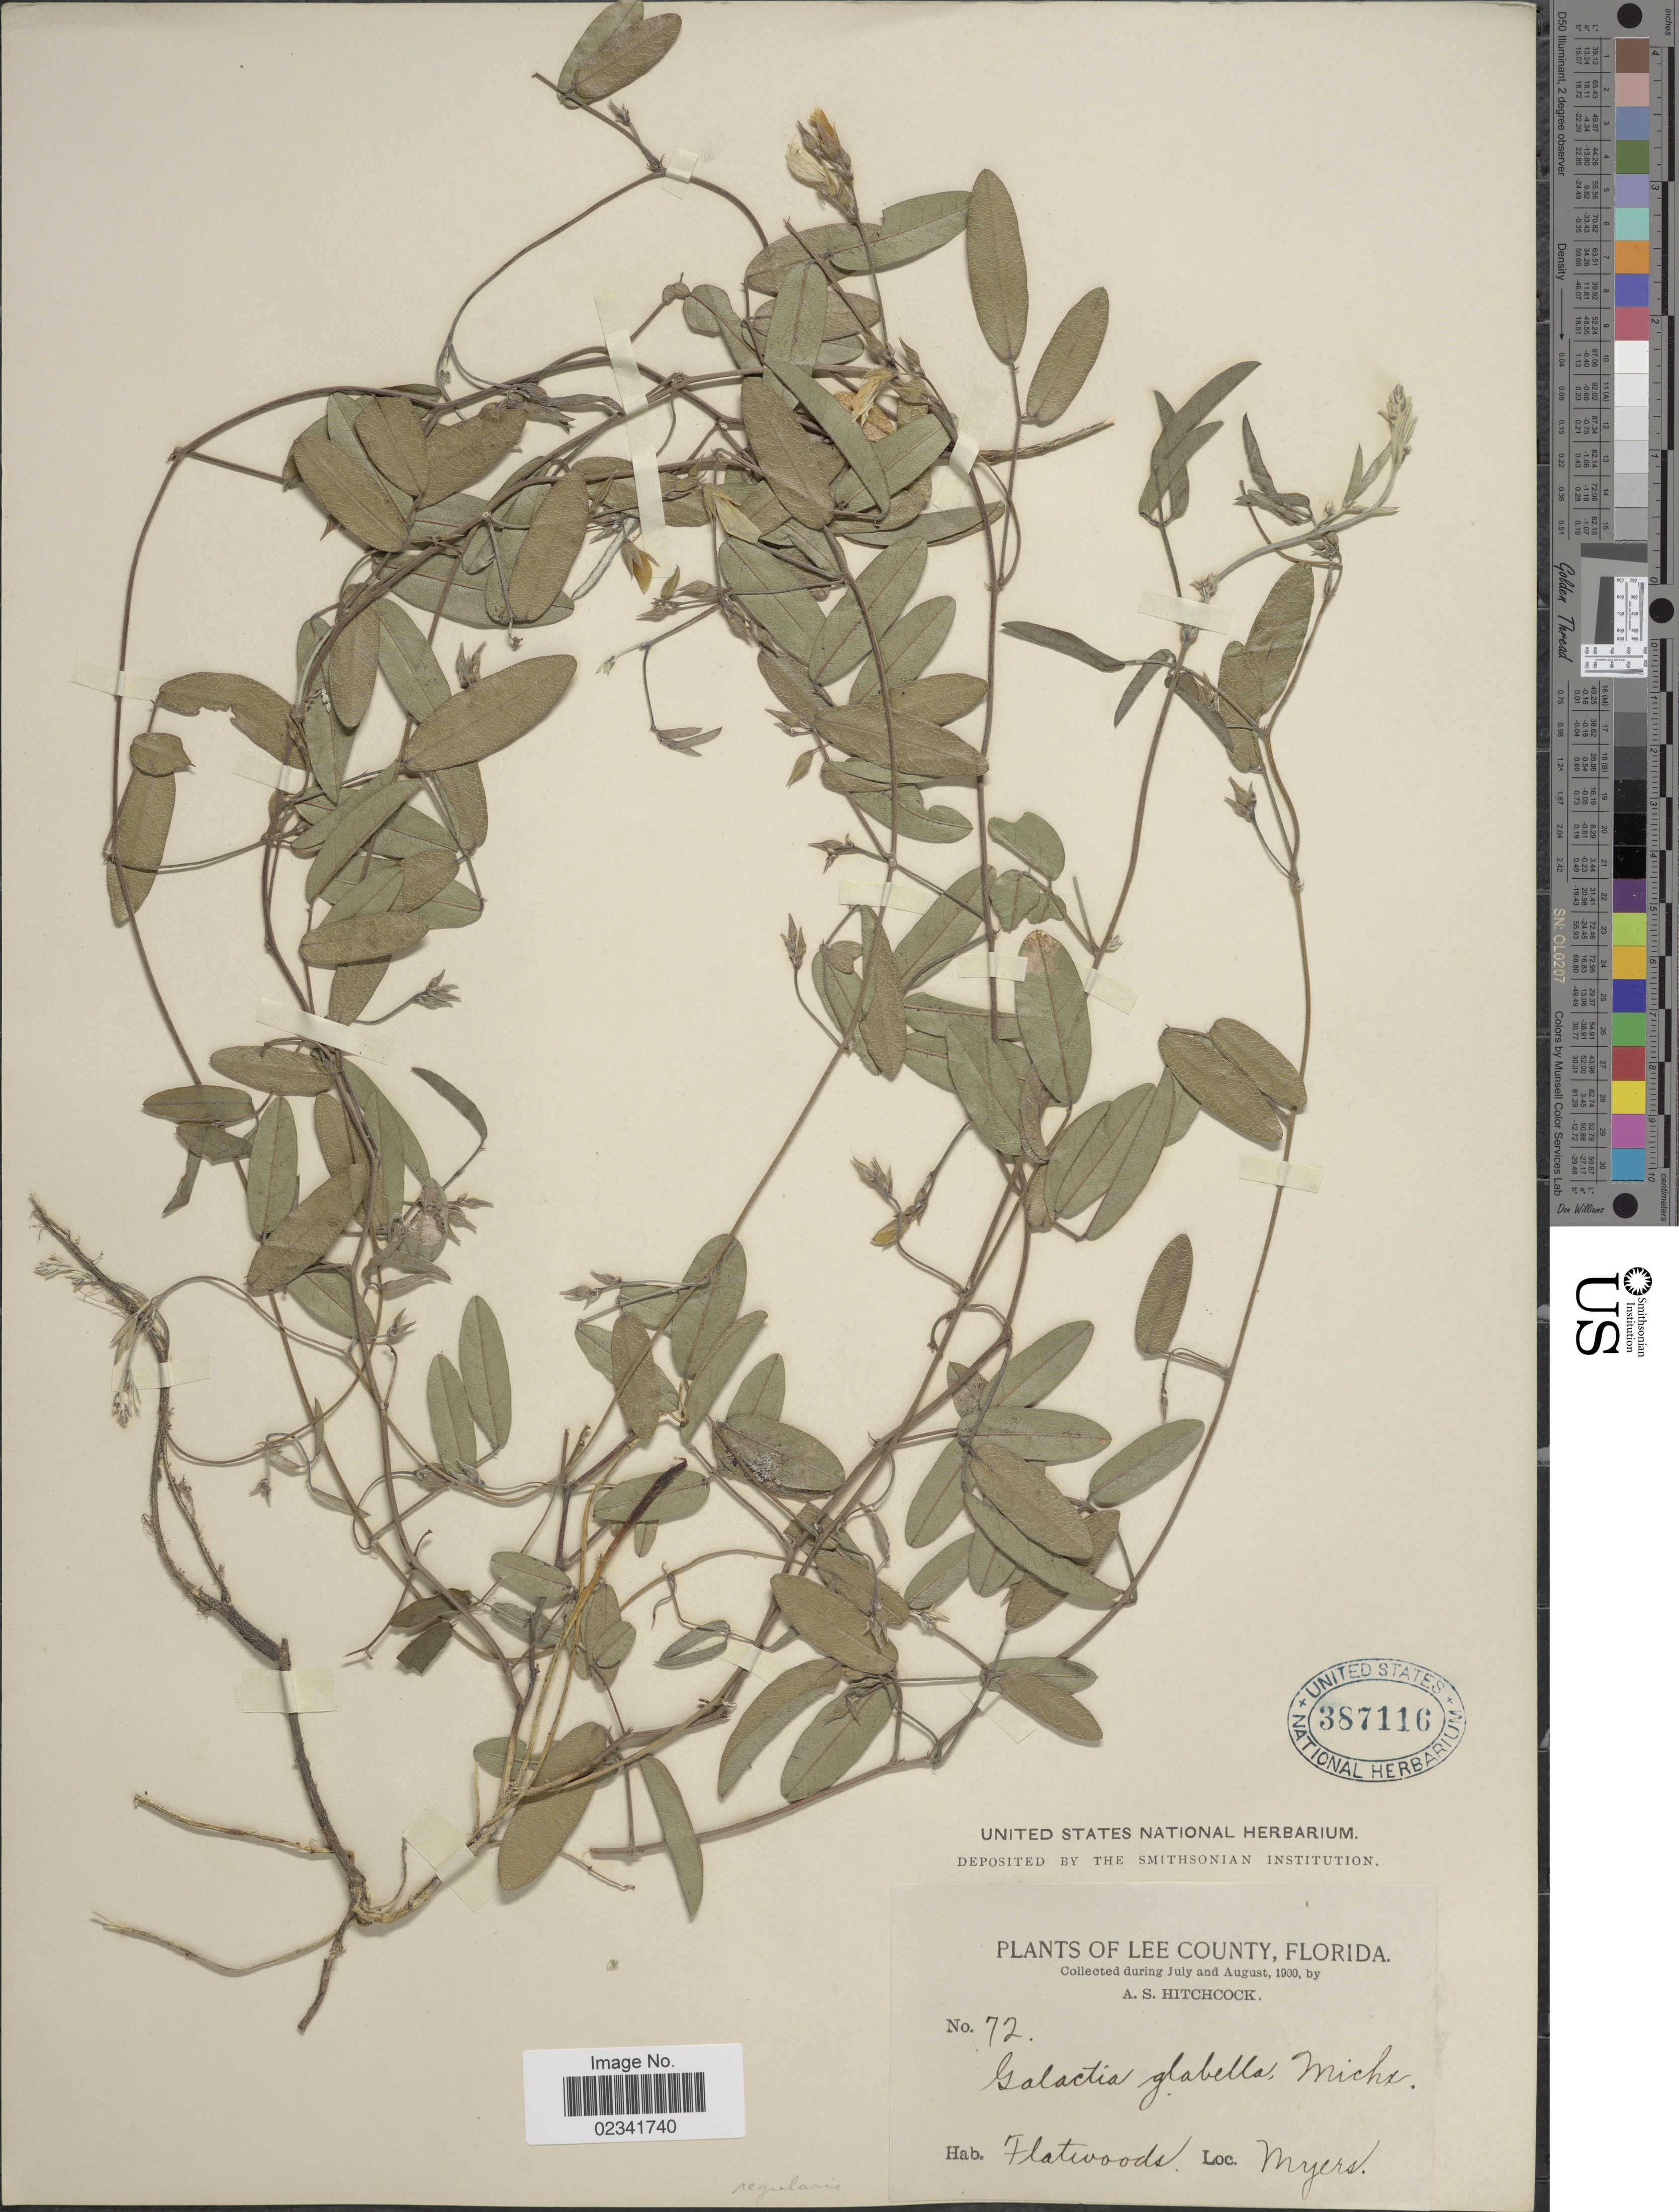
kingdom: Plantae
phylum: Tracheophyta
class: Magnoliopsida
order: Fabales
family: Fabaceae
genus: Galactia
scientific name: Galactia regularis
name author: (L.) Britton, Stearns & Poggenb.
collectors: A. S. Hitchcock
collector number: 72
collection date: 1900-07/1900-08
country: United States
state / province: Florida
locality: Lee County, Florida, Myers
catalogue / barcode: US 387116